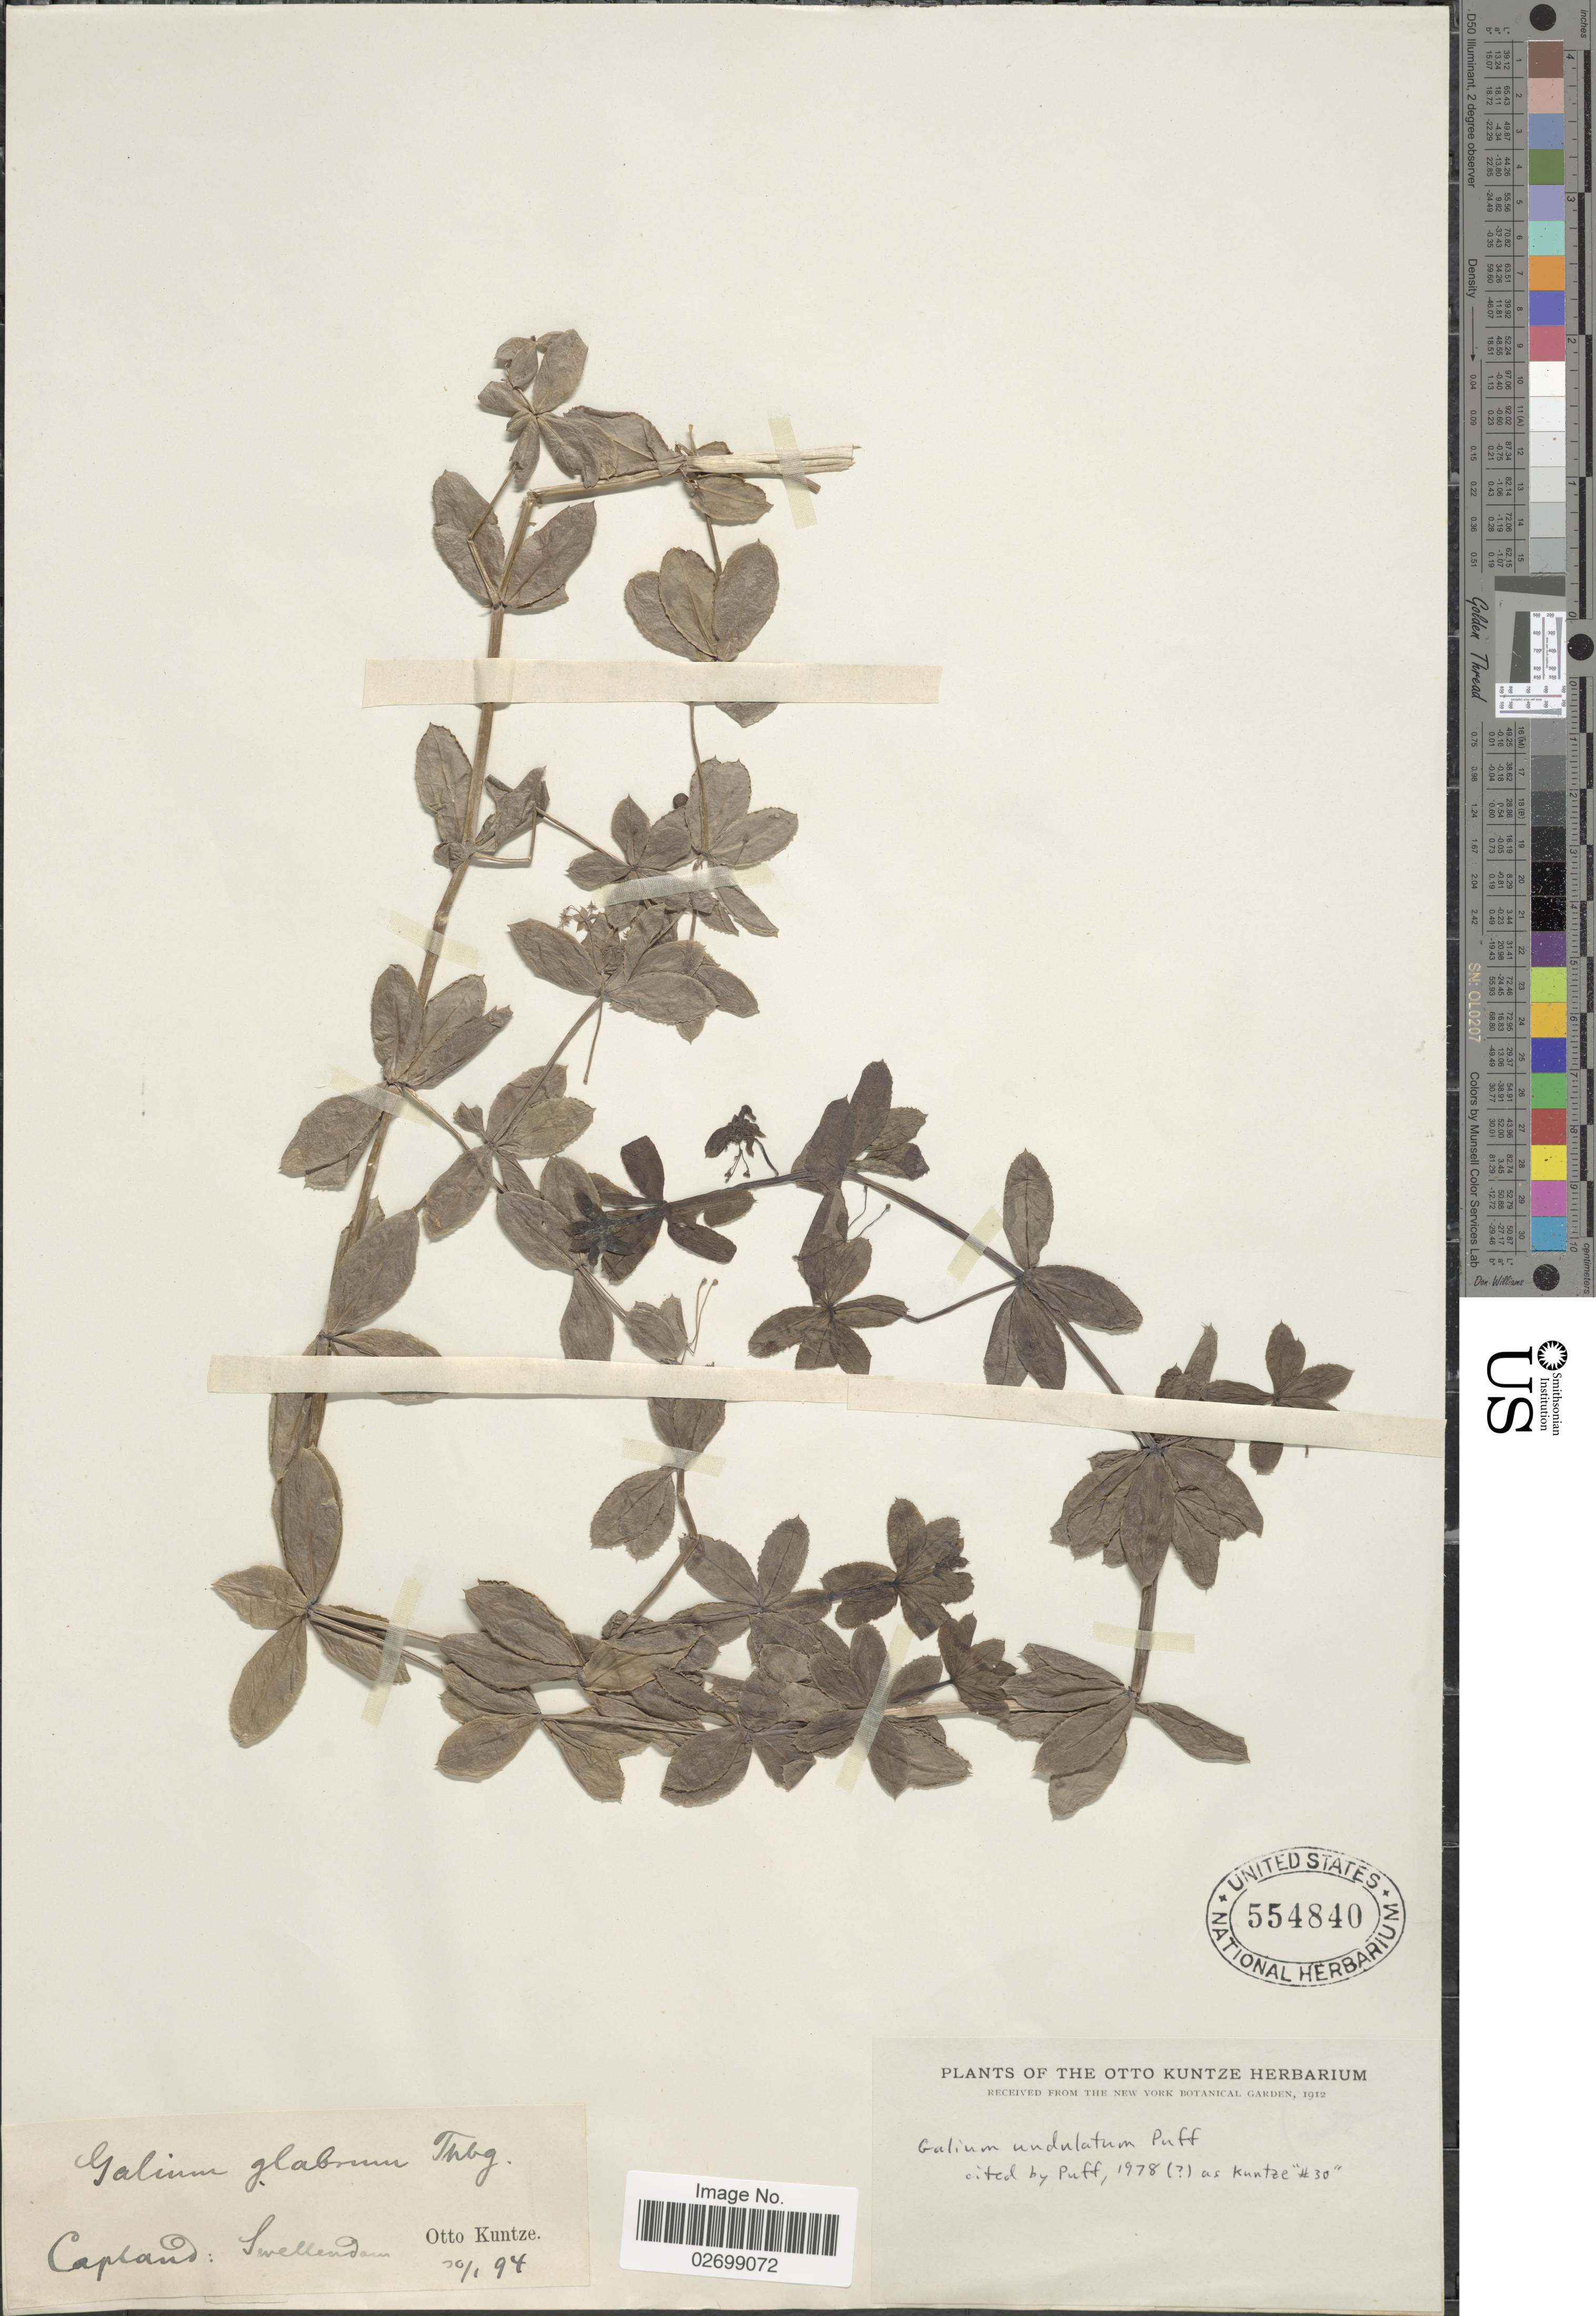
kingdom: Plantae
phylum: Tracheophyta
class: Magnoliopsida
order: Gentianales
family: Rubiaceae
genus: Galium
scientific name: Galium undulatum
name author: Puff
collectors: C.E.O. Kuntze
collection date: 1894-01-30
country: South Africa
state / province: Western Cape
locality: Capland: Swellendam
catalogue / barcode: US 554840